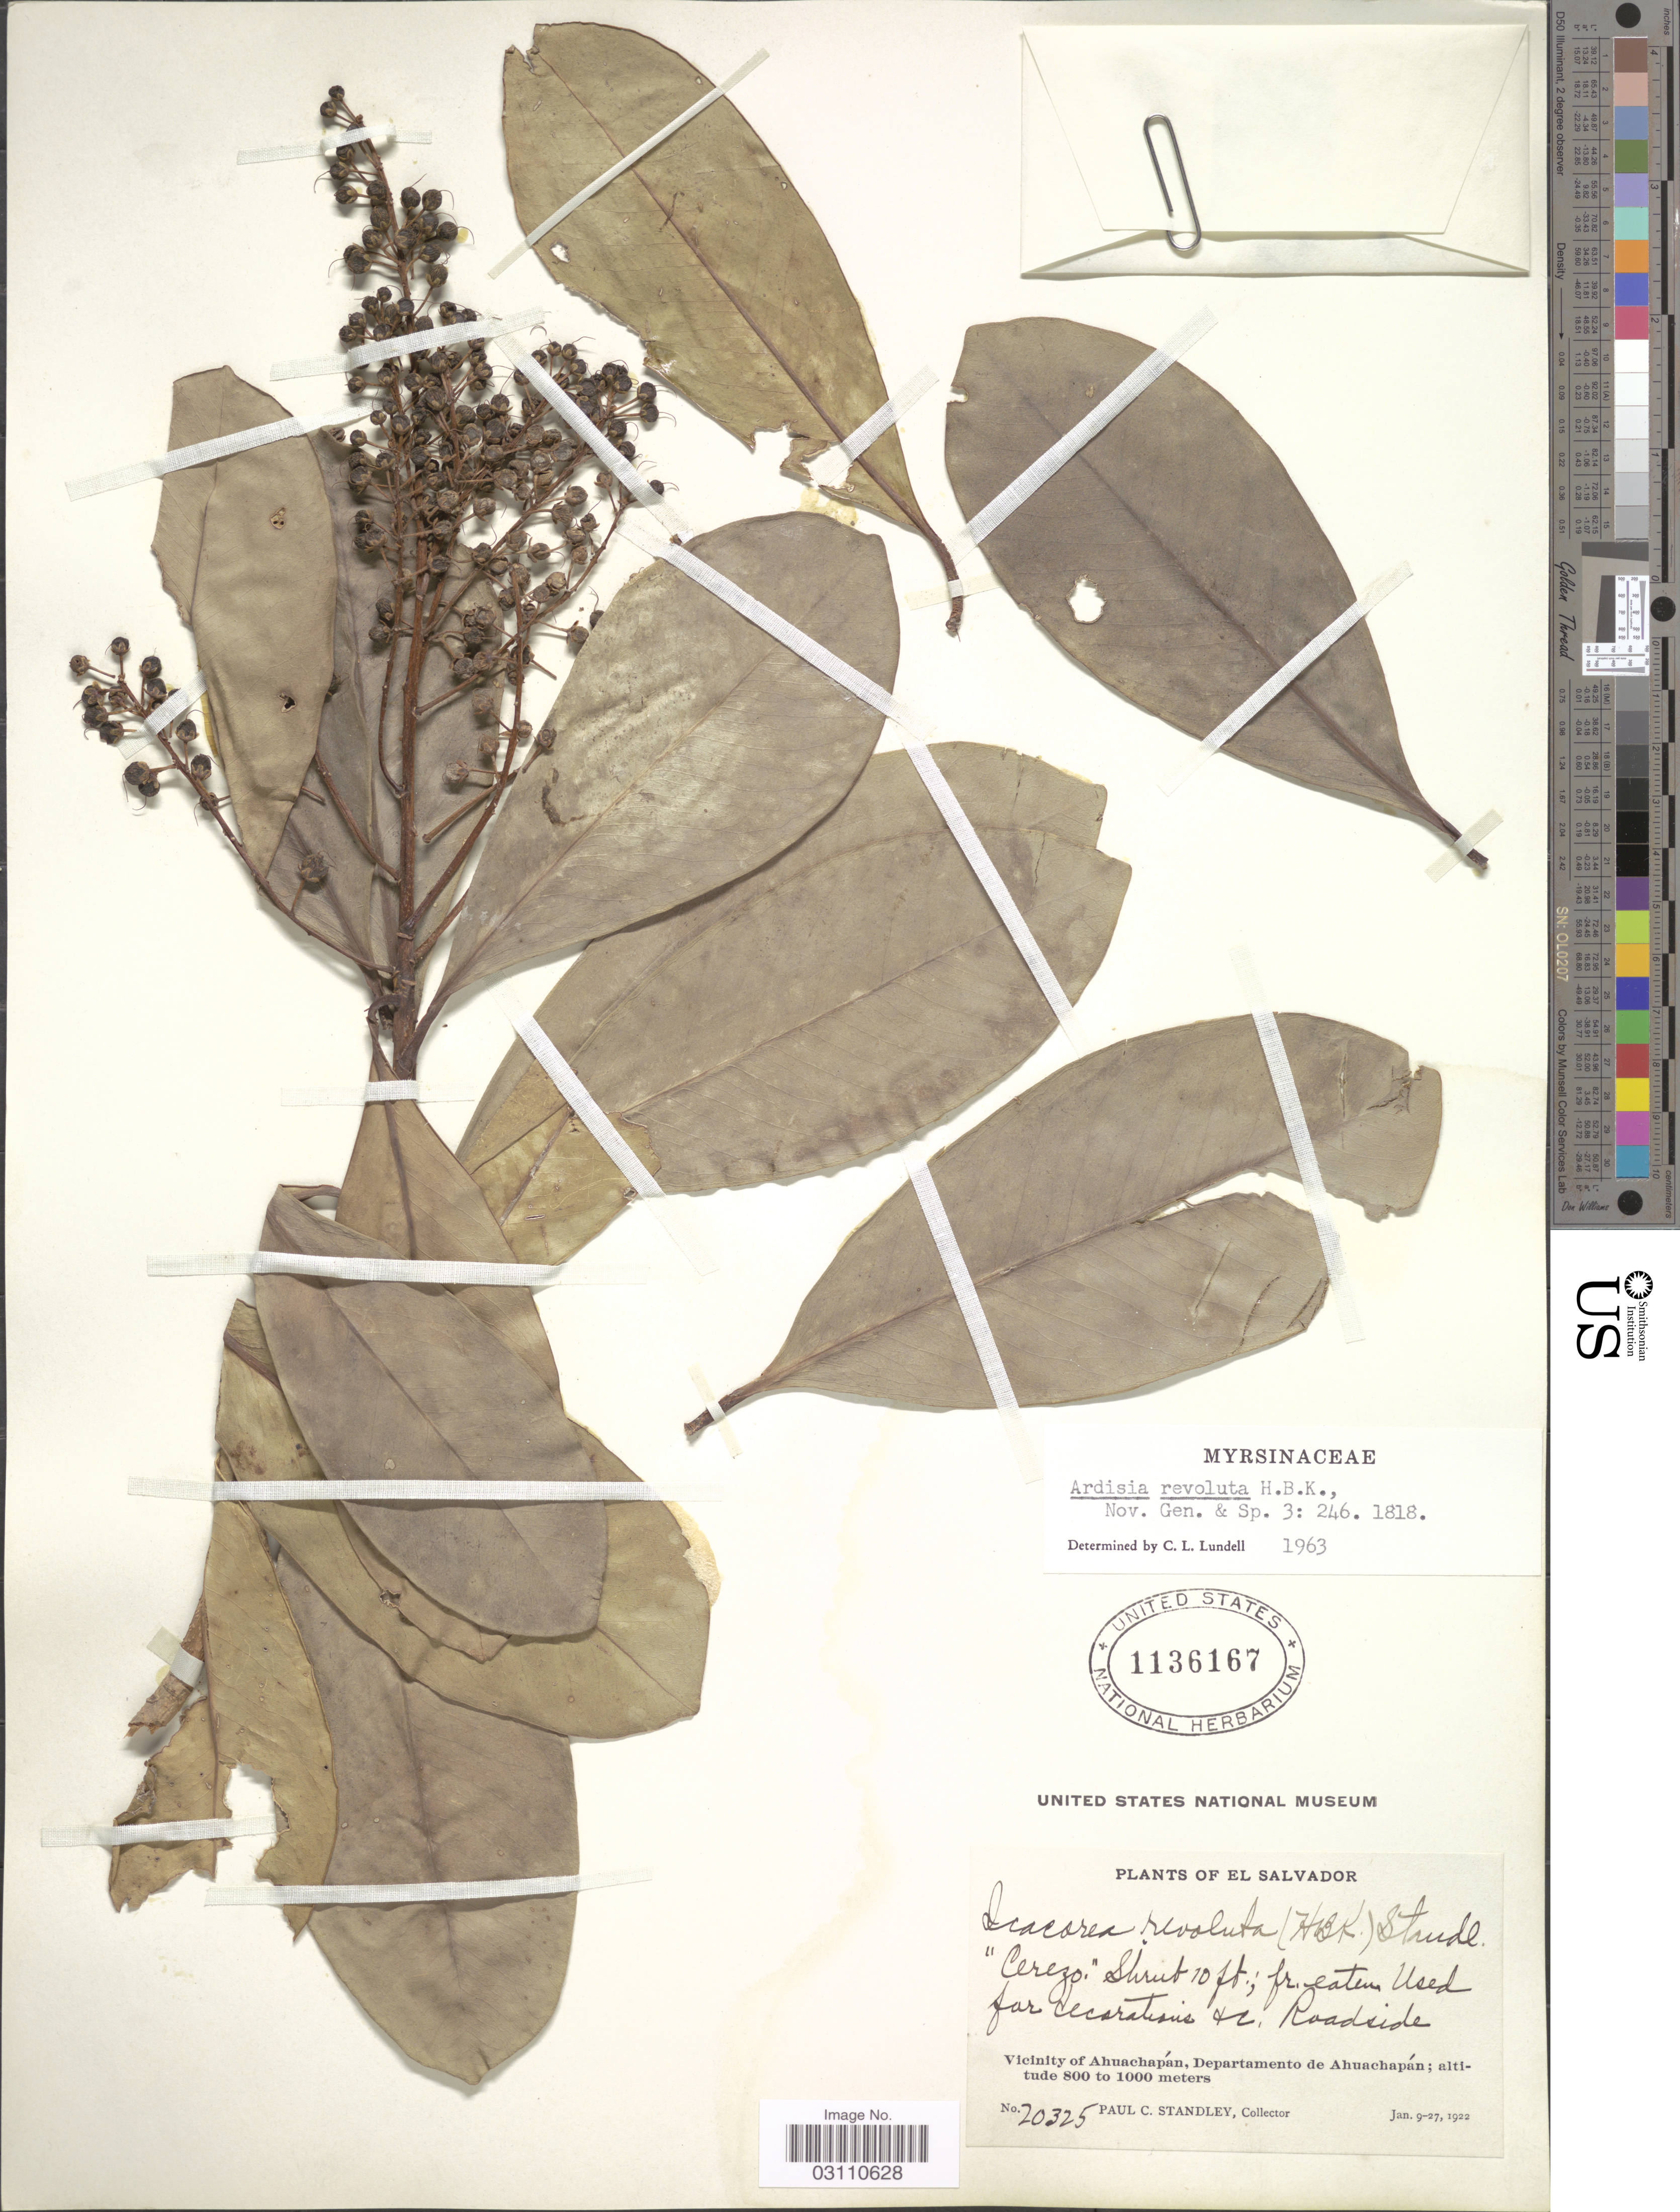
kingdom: Plantae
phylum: Tracheophyta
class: Magnoliopsida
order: Ericales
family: Primulaceae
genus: Ardisia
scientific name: Ardisia revoluta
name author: Kunth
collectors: P. C. Standley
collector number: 20325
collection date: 1922-01-09/1922-01-27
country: El Salvador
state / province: Ahuachapan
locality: Vicinity of Ahuachapán, Departamento de Ahuachapán.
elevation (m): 800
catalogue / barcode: US 1136167